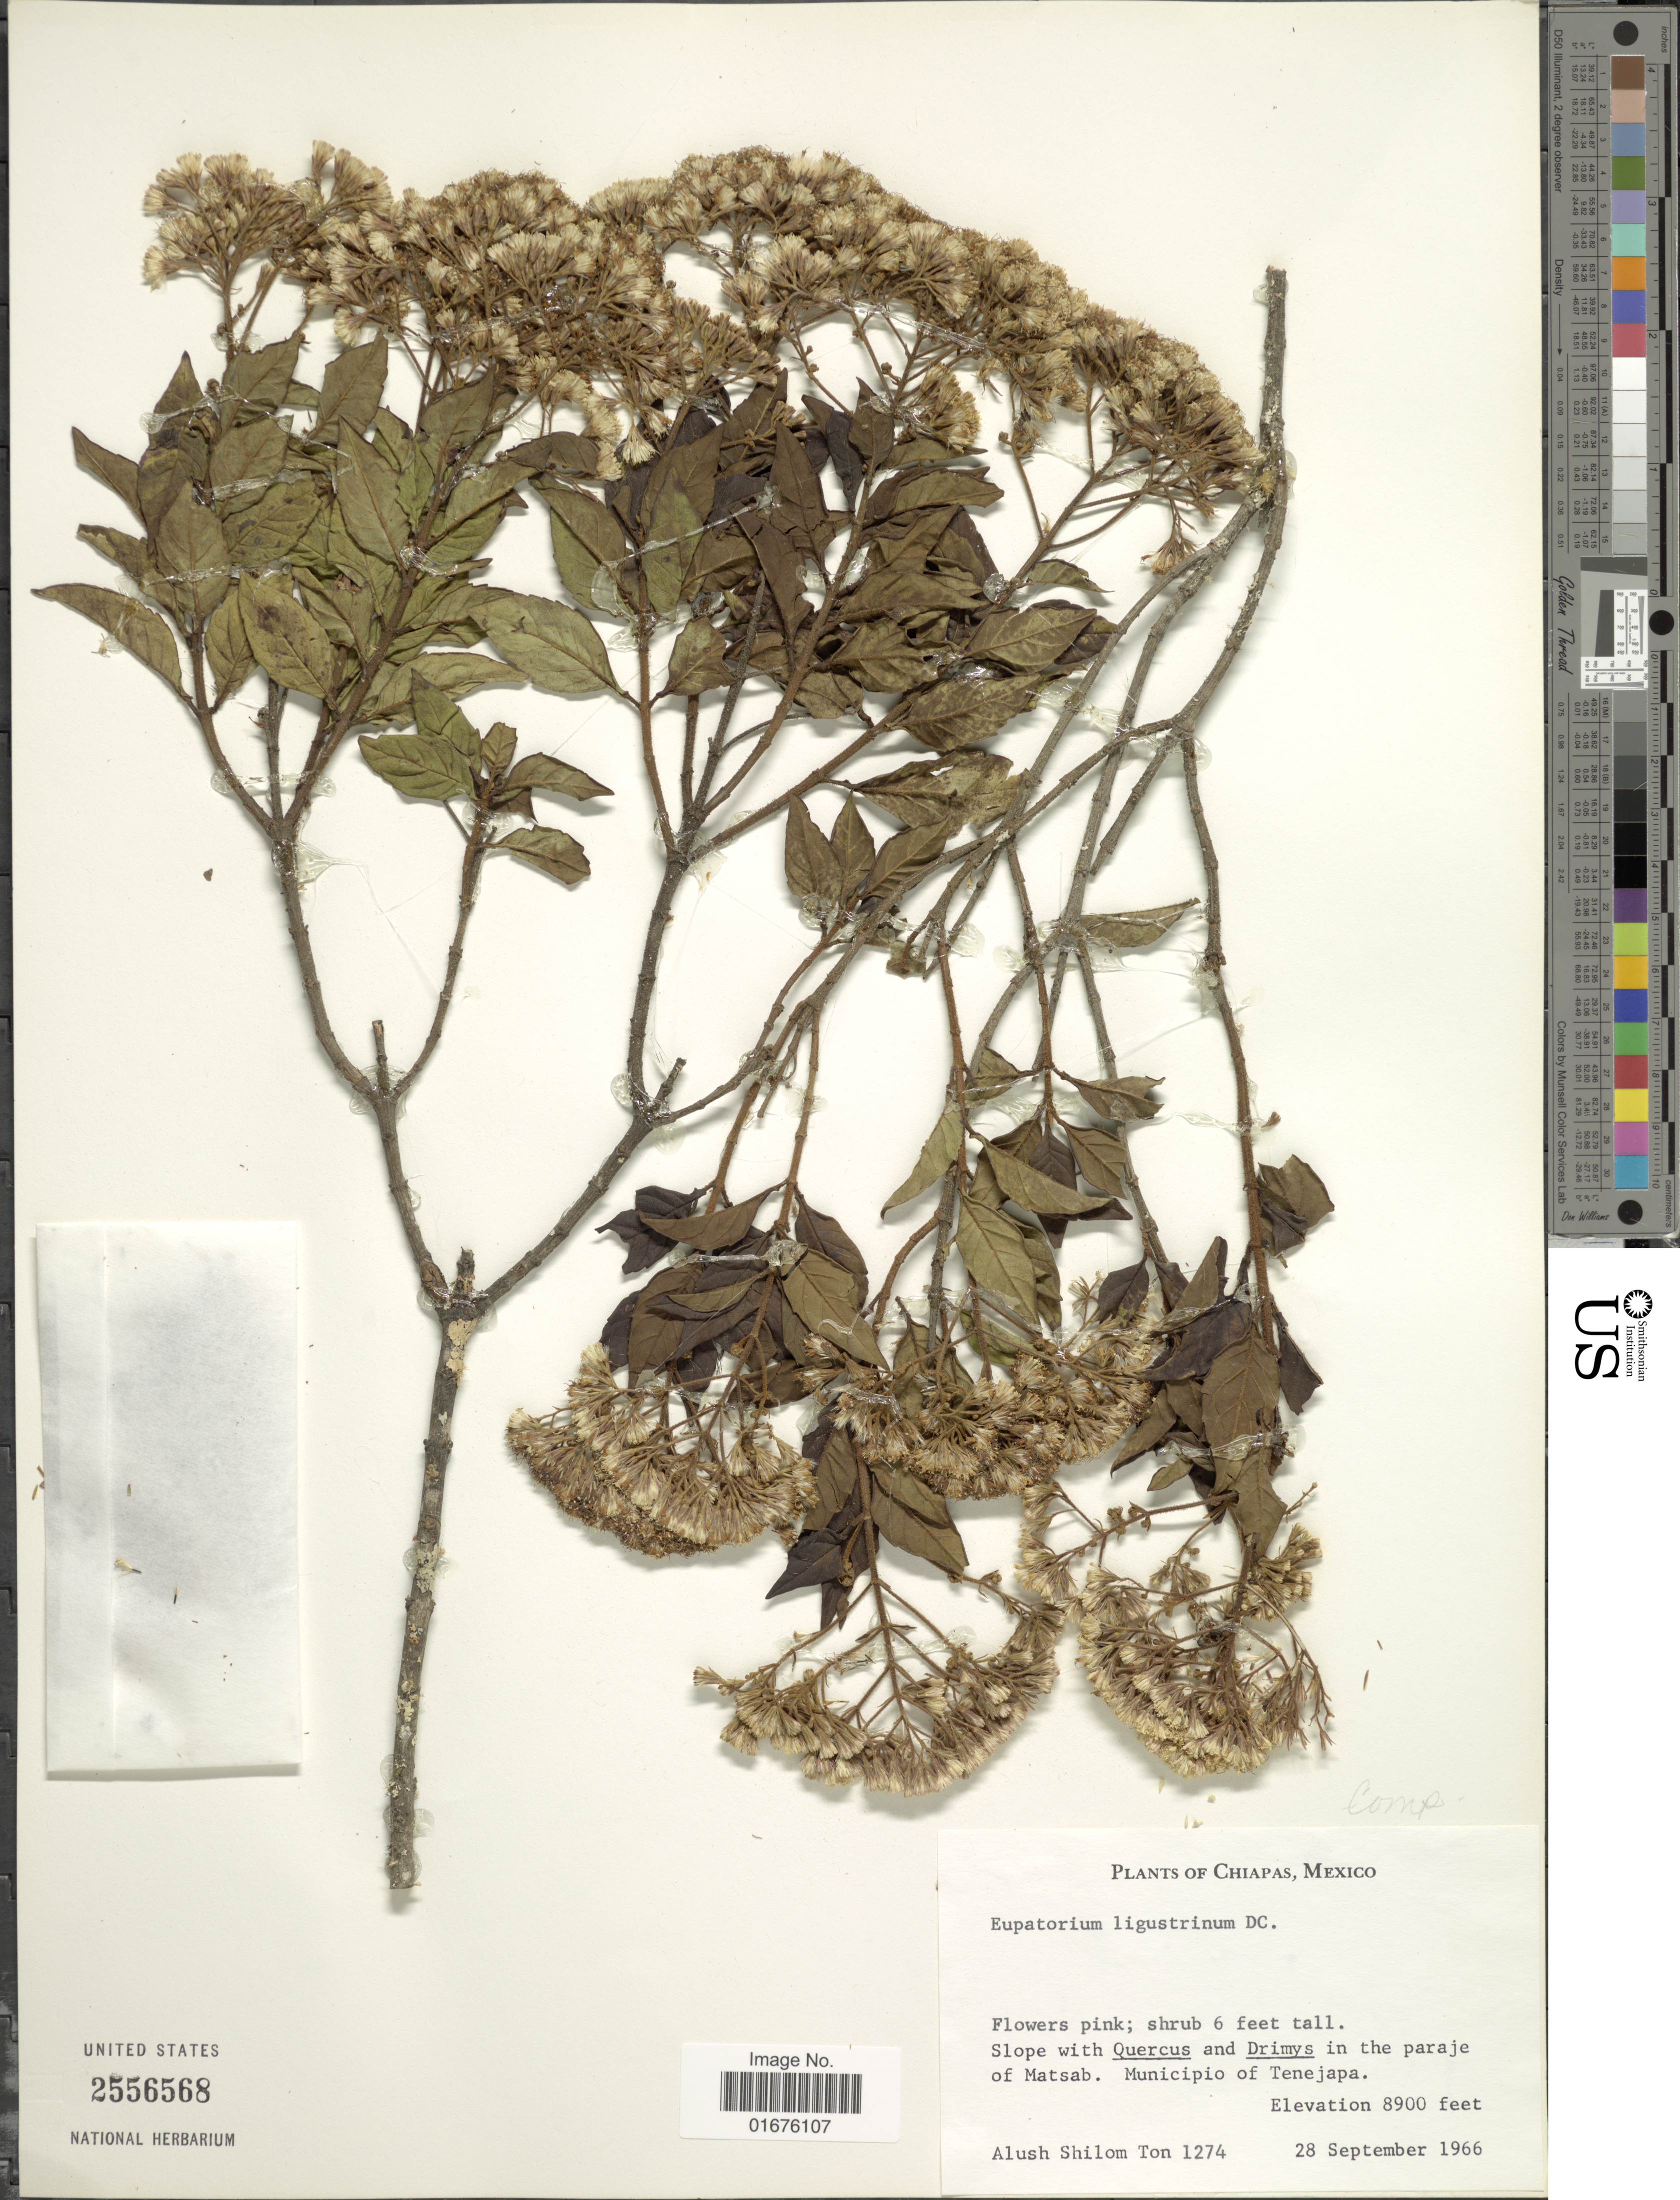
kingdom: Plantae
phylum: Tracheophyta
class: Magnoliopsida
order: Asterales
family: Asteraceae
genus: Ageratina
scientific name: Ageratina ligustrina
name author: (DC.) R.M. King & H. Rob.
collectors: A. S. Ton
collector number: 1274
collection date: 1966-09-28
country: Mexico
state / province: Chiapas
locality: Slope with Quercus and Drimys in the paraje of Matsa, Municipio of Tenejapa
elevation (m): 2713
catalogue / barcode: US 2556568